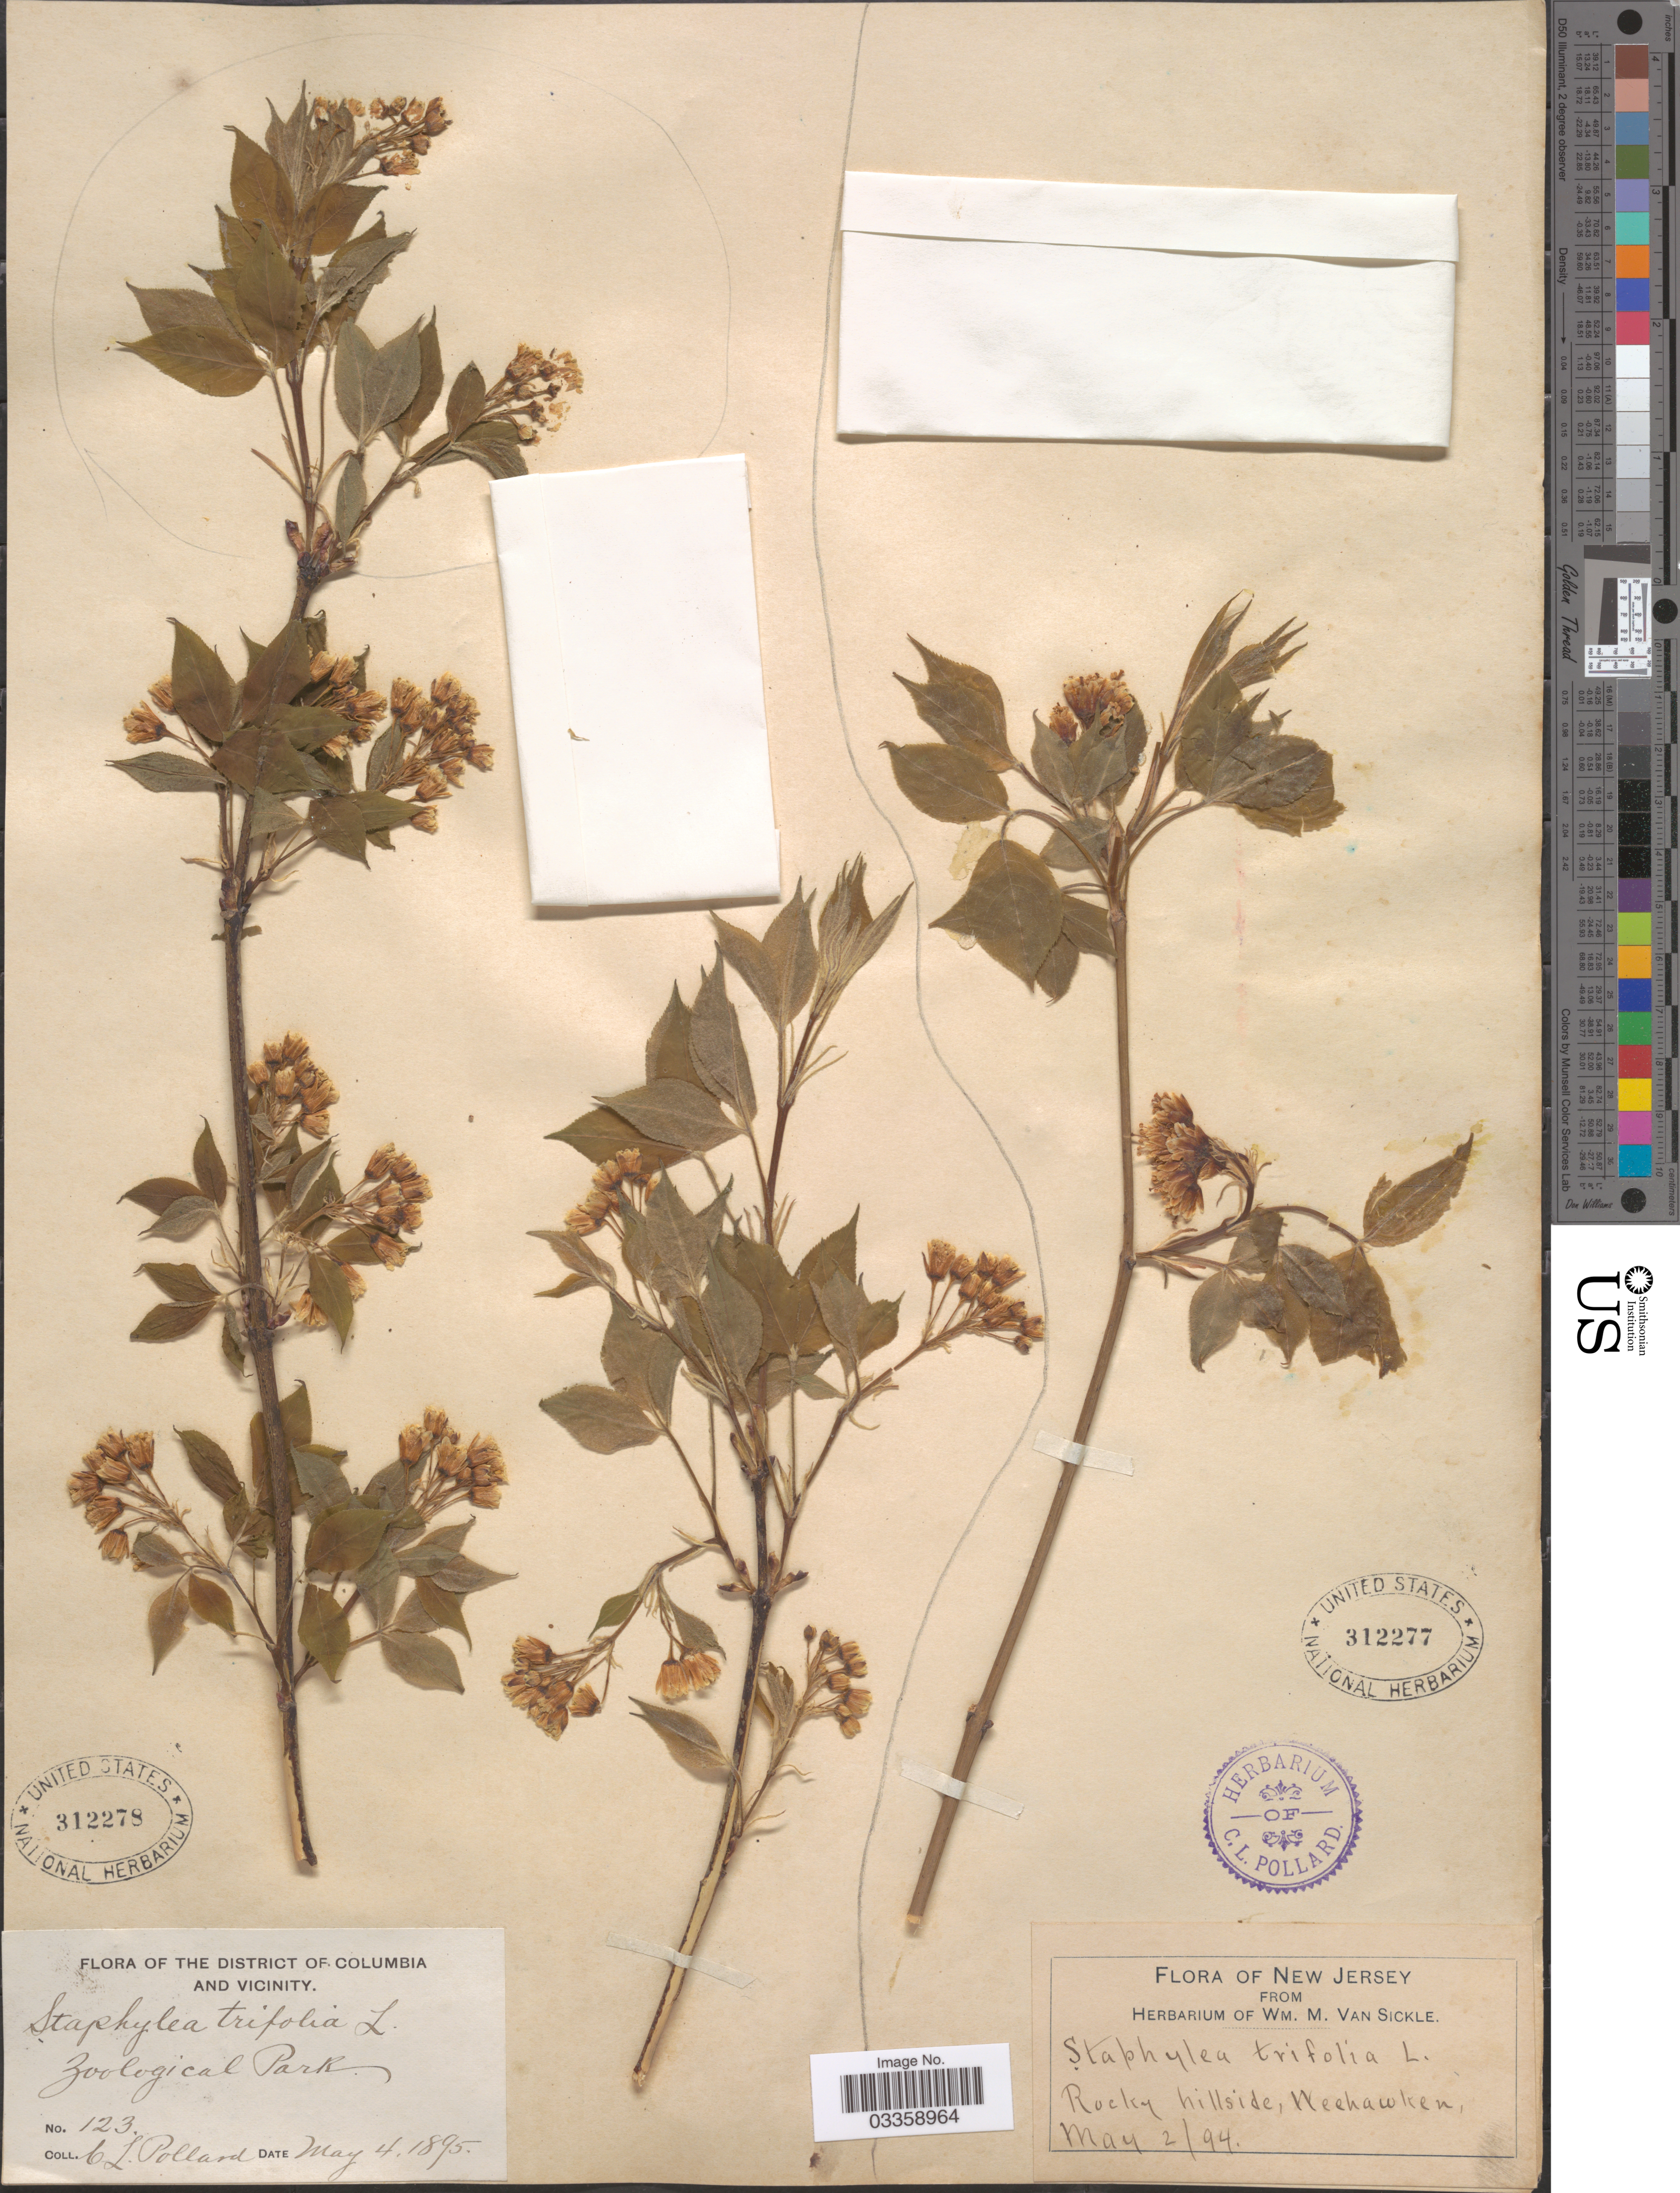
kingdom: Plantae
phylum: Tracheophyta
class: Magnoliopsida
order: Crossosomatales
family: Staphyleaceae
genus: Staphylea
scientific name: Staphylea trifolia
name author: L.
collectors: W. M. Van Sickle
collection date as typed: Transcribed d/m/y: 2/5/94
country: United States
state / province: New Jersey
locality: Rocky hillside, Weehawken.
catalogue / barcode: US 312277